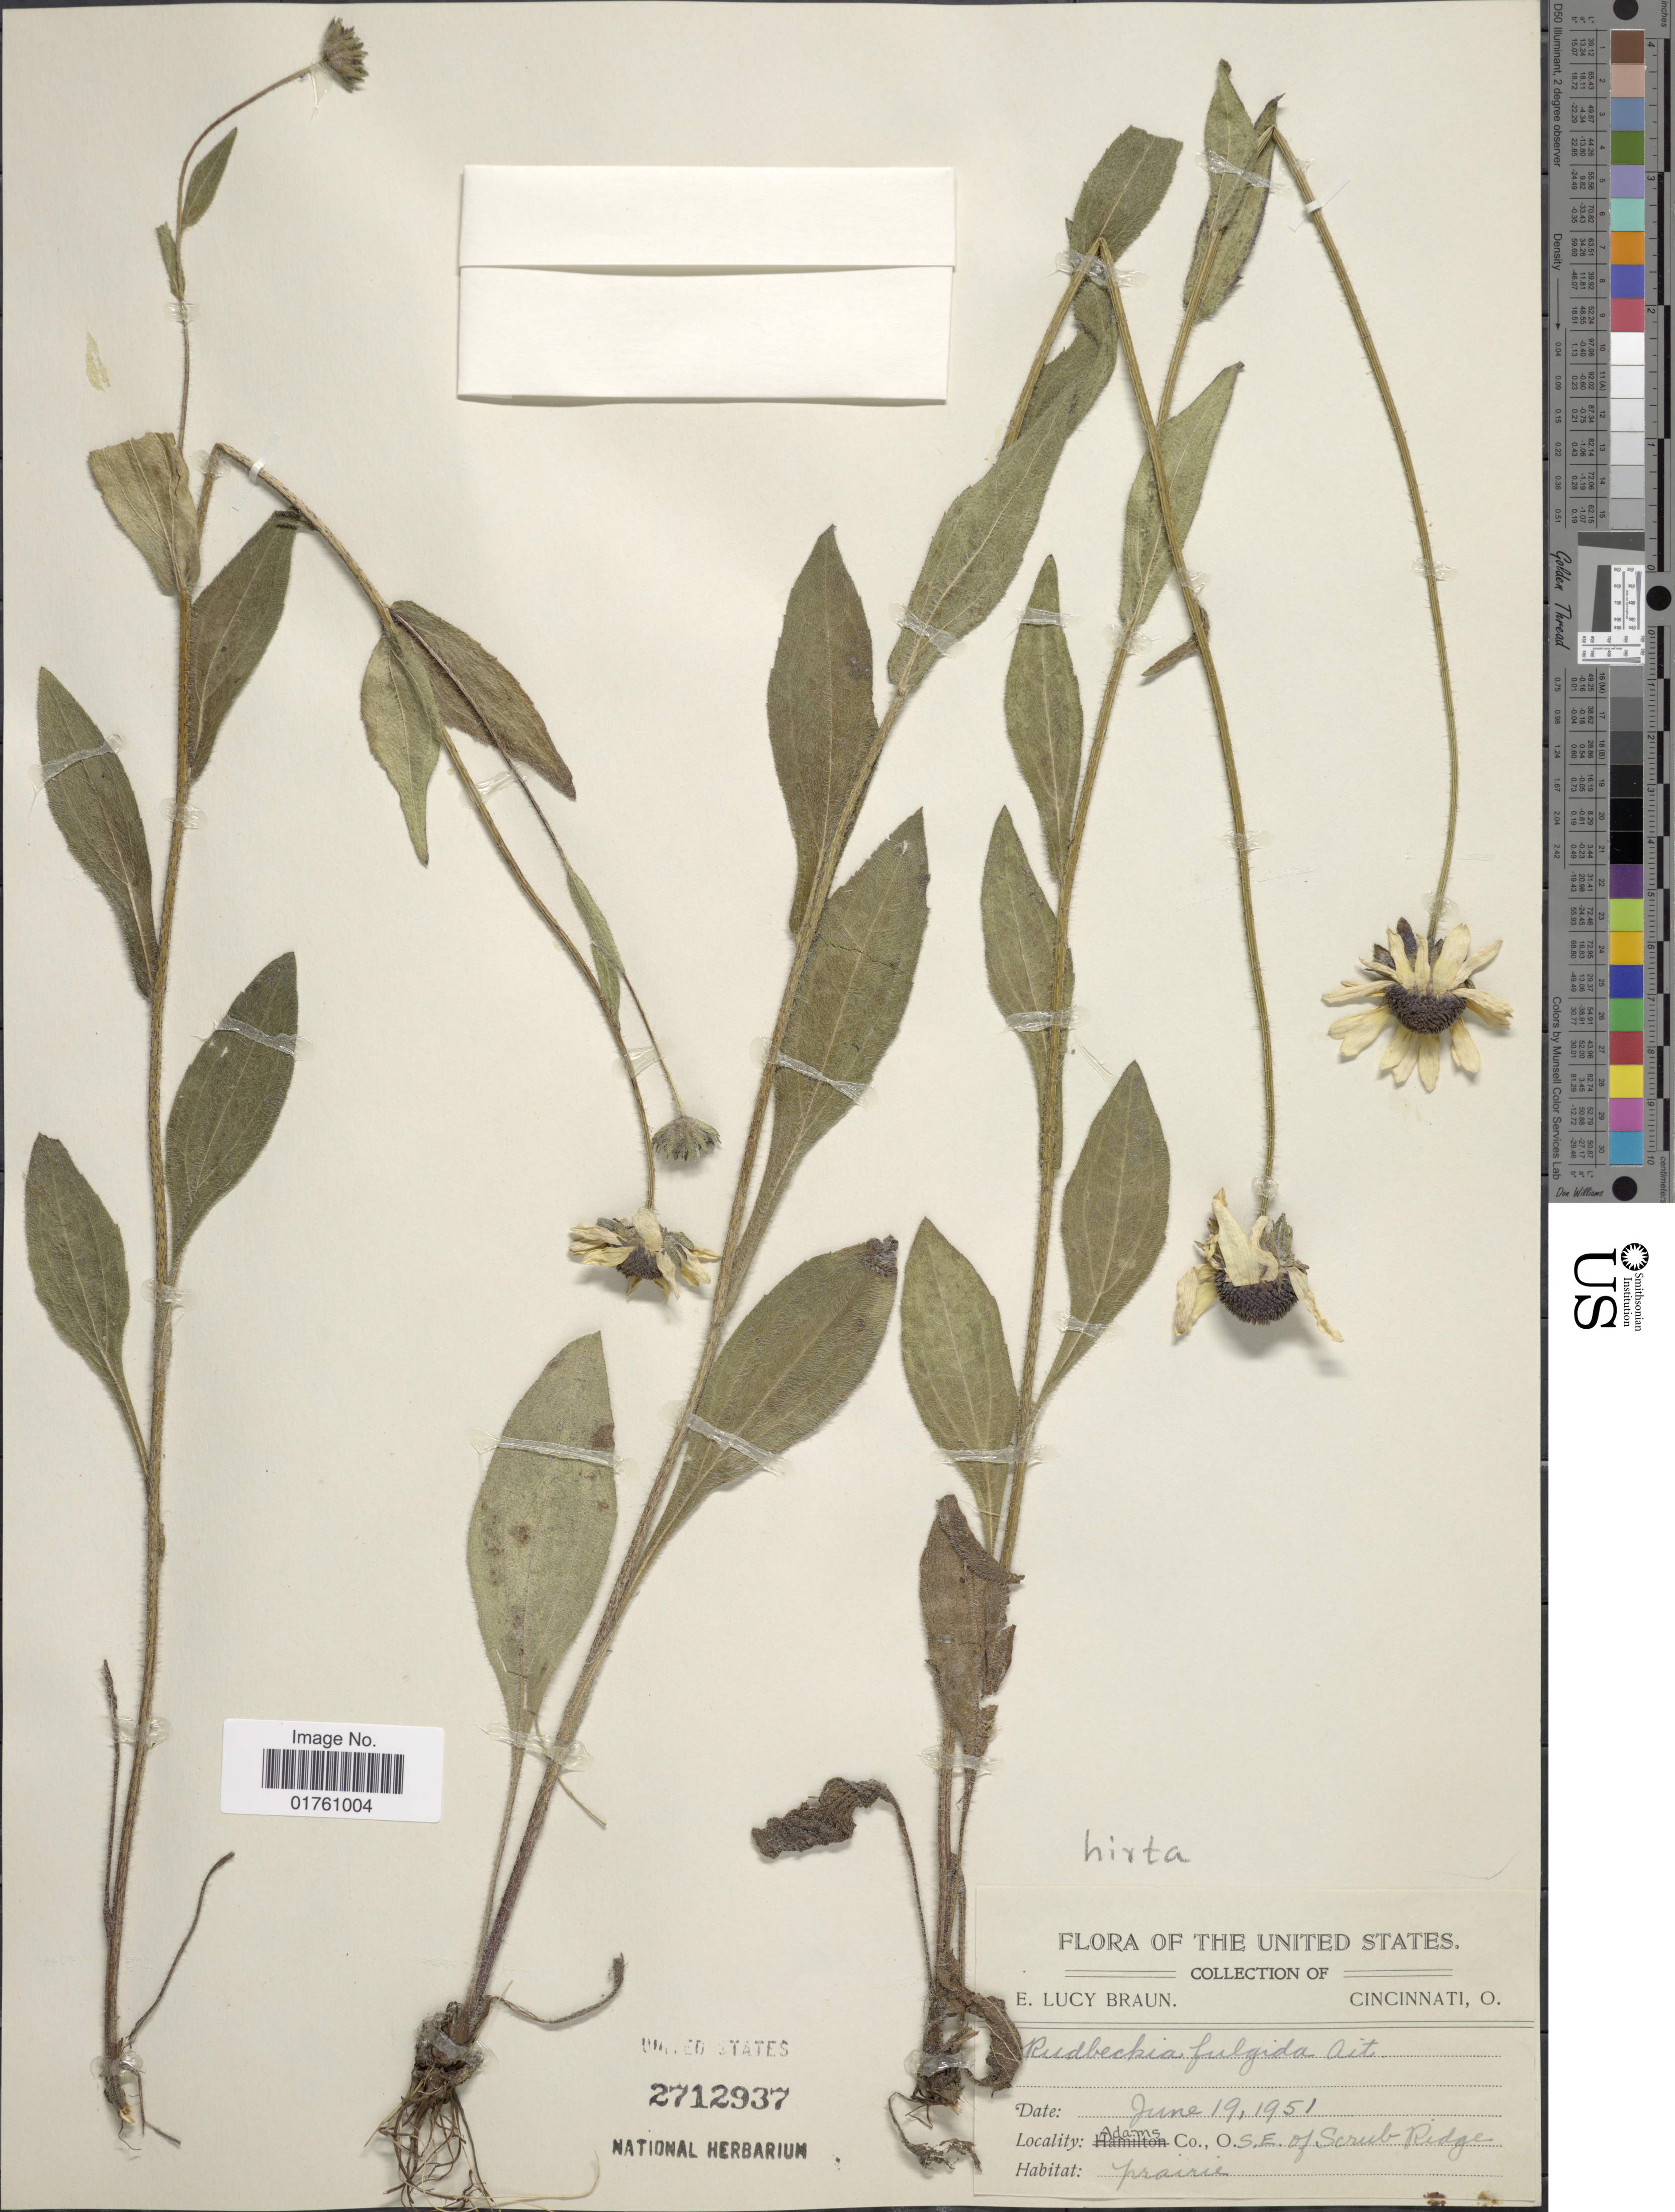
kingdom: Plantae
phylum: Tracheophyta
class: Magnoliopsida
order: Asterales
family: Asteraceae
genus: Rudbeckia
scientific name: Rudbeckia hirta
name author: L.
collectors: E. L. Braun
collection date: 1951-06-19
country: United States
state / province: Ohio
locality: Adams Co., O. S.E. of Scrub Ridge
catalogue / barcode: US 2712937